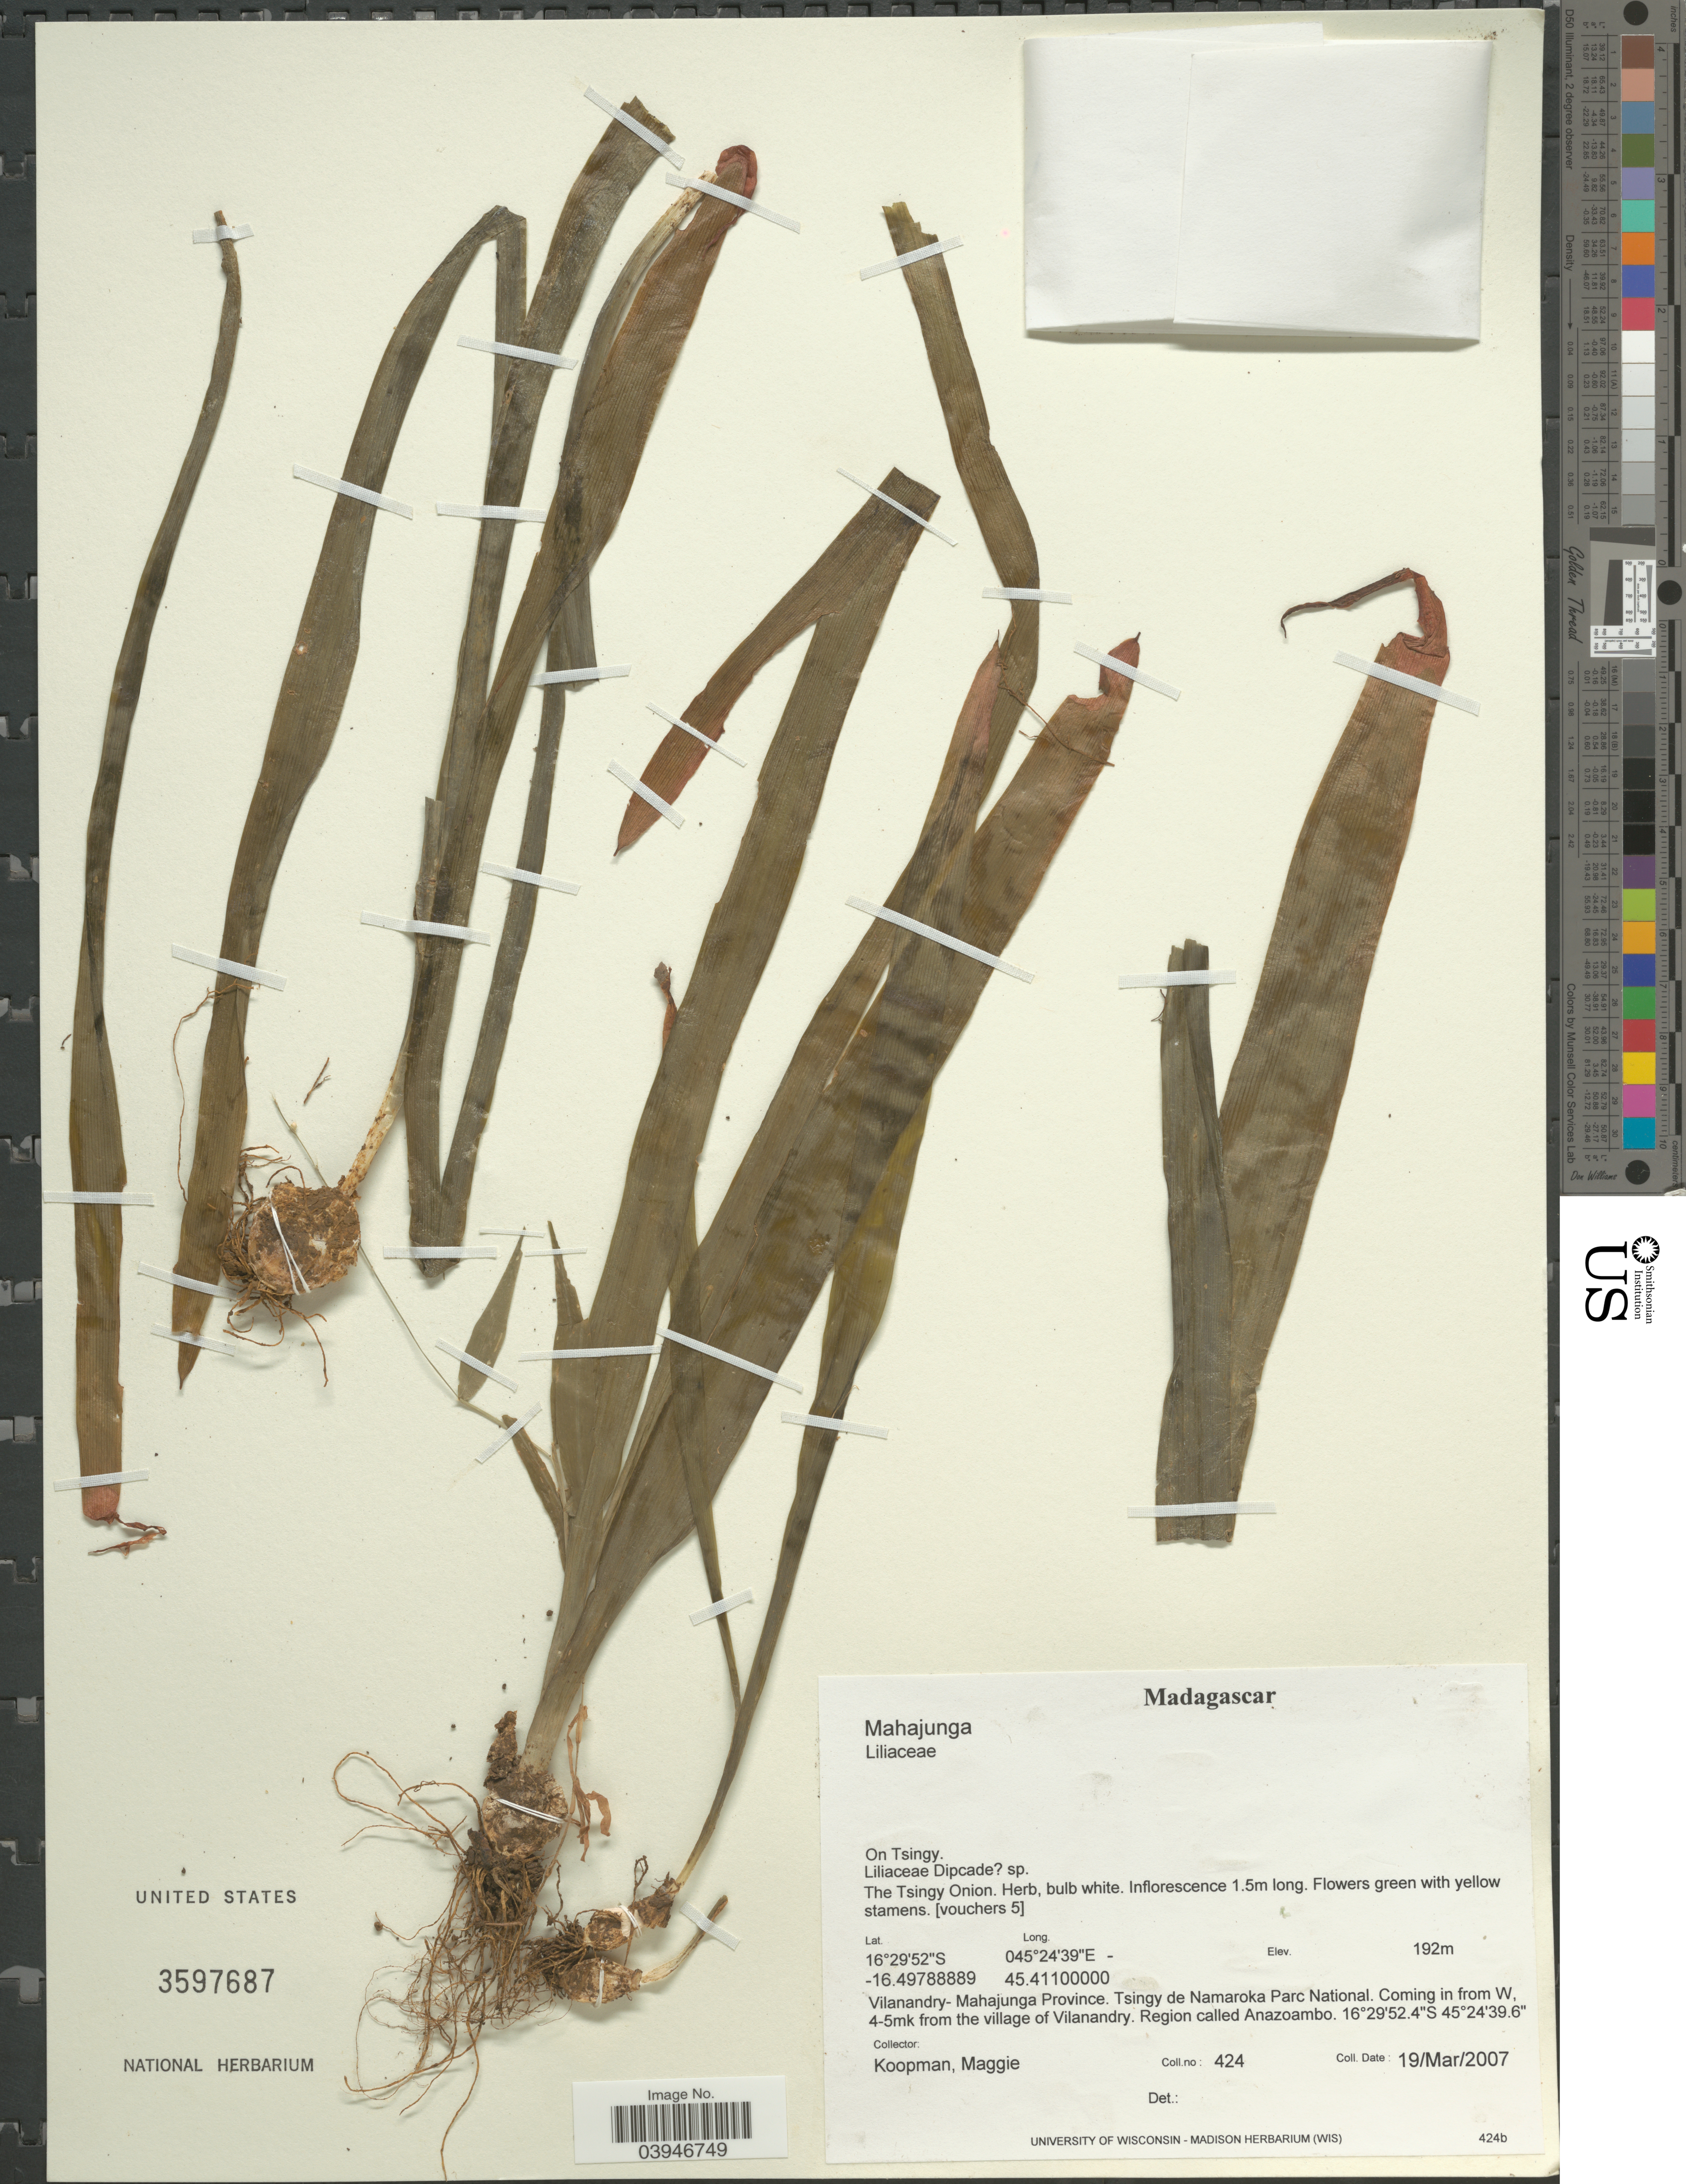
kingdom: Plantae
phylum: Tracheophyta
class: Liliopsida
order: Liliales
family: Liliaceae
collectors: M. M. Koopman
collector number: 424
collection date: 2007-03-19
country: Madagascar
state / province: Boeny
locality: Vilanandry. Tsingy de Namaroka Parc National. Coming in from W, 4-5mk from the village of Vilanandry. Region called Anazoambo.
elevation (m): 192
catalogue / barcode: US 3597687